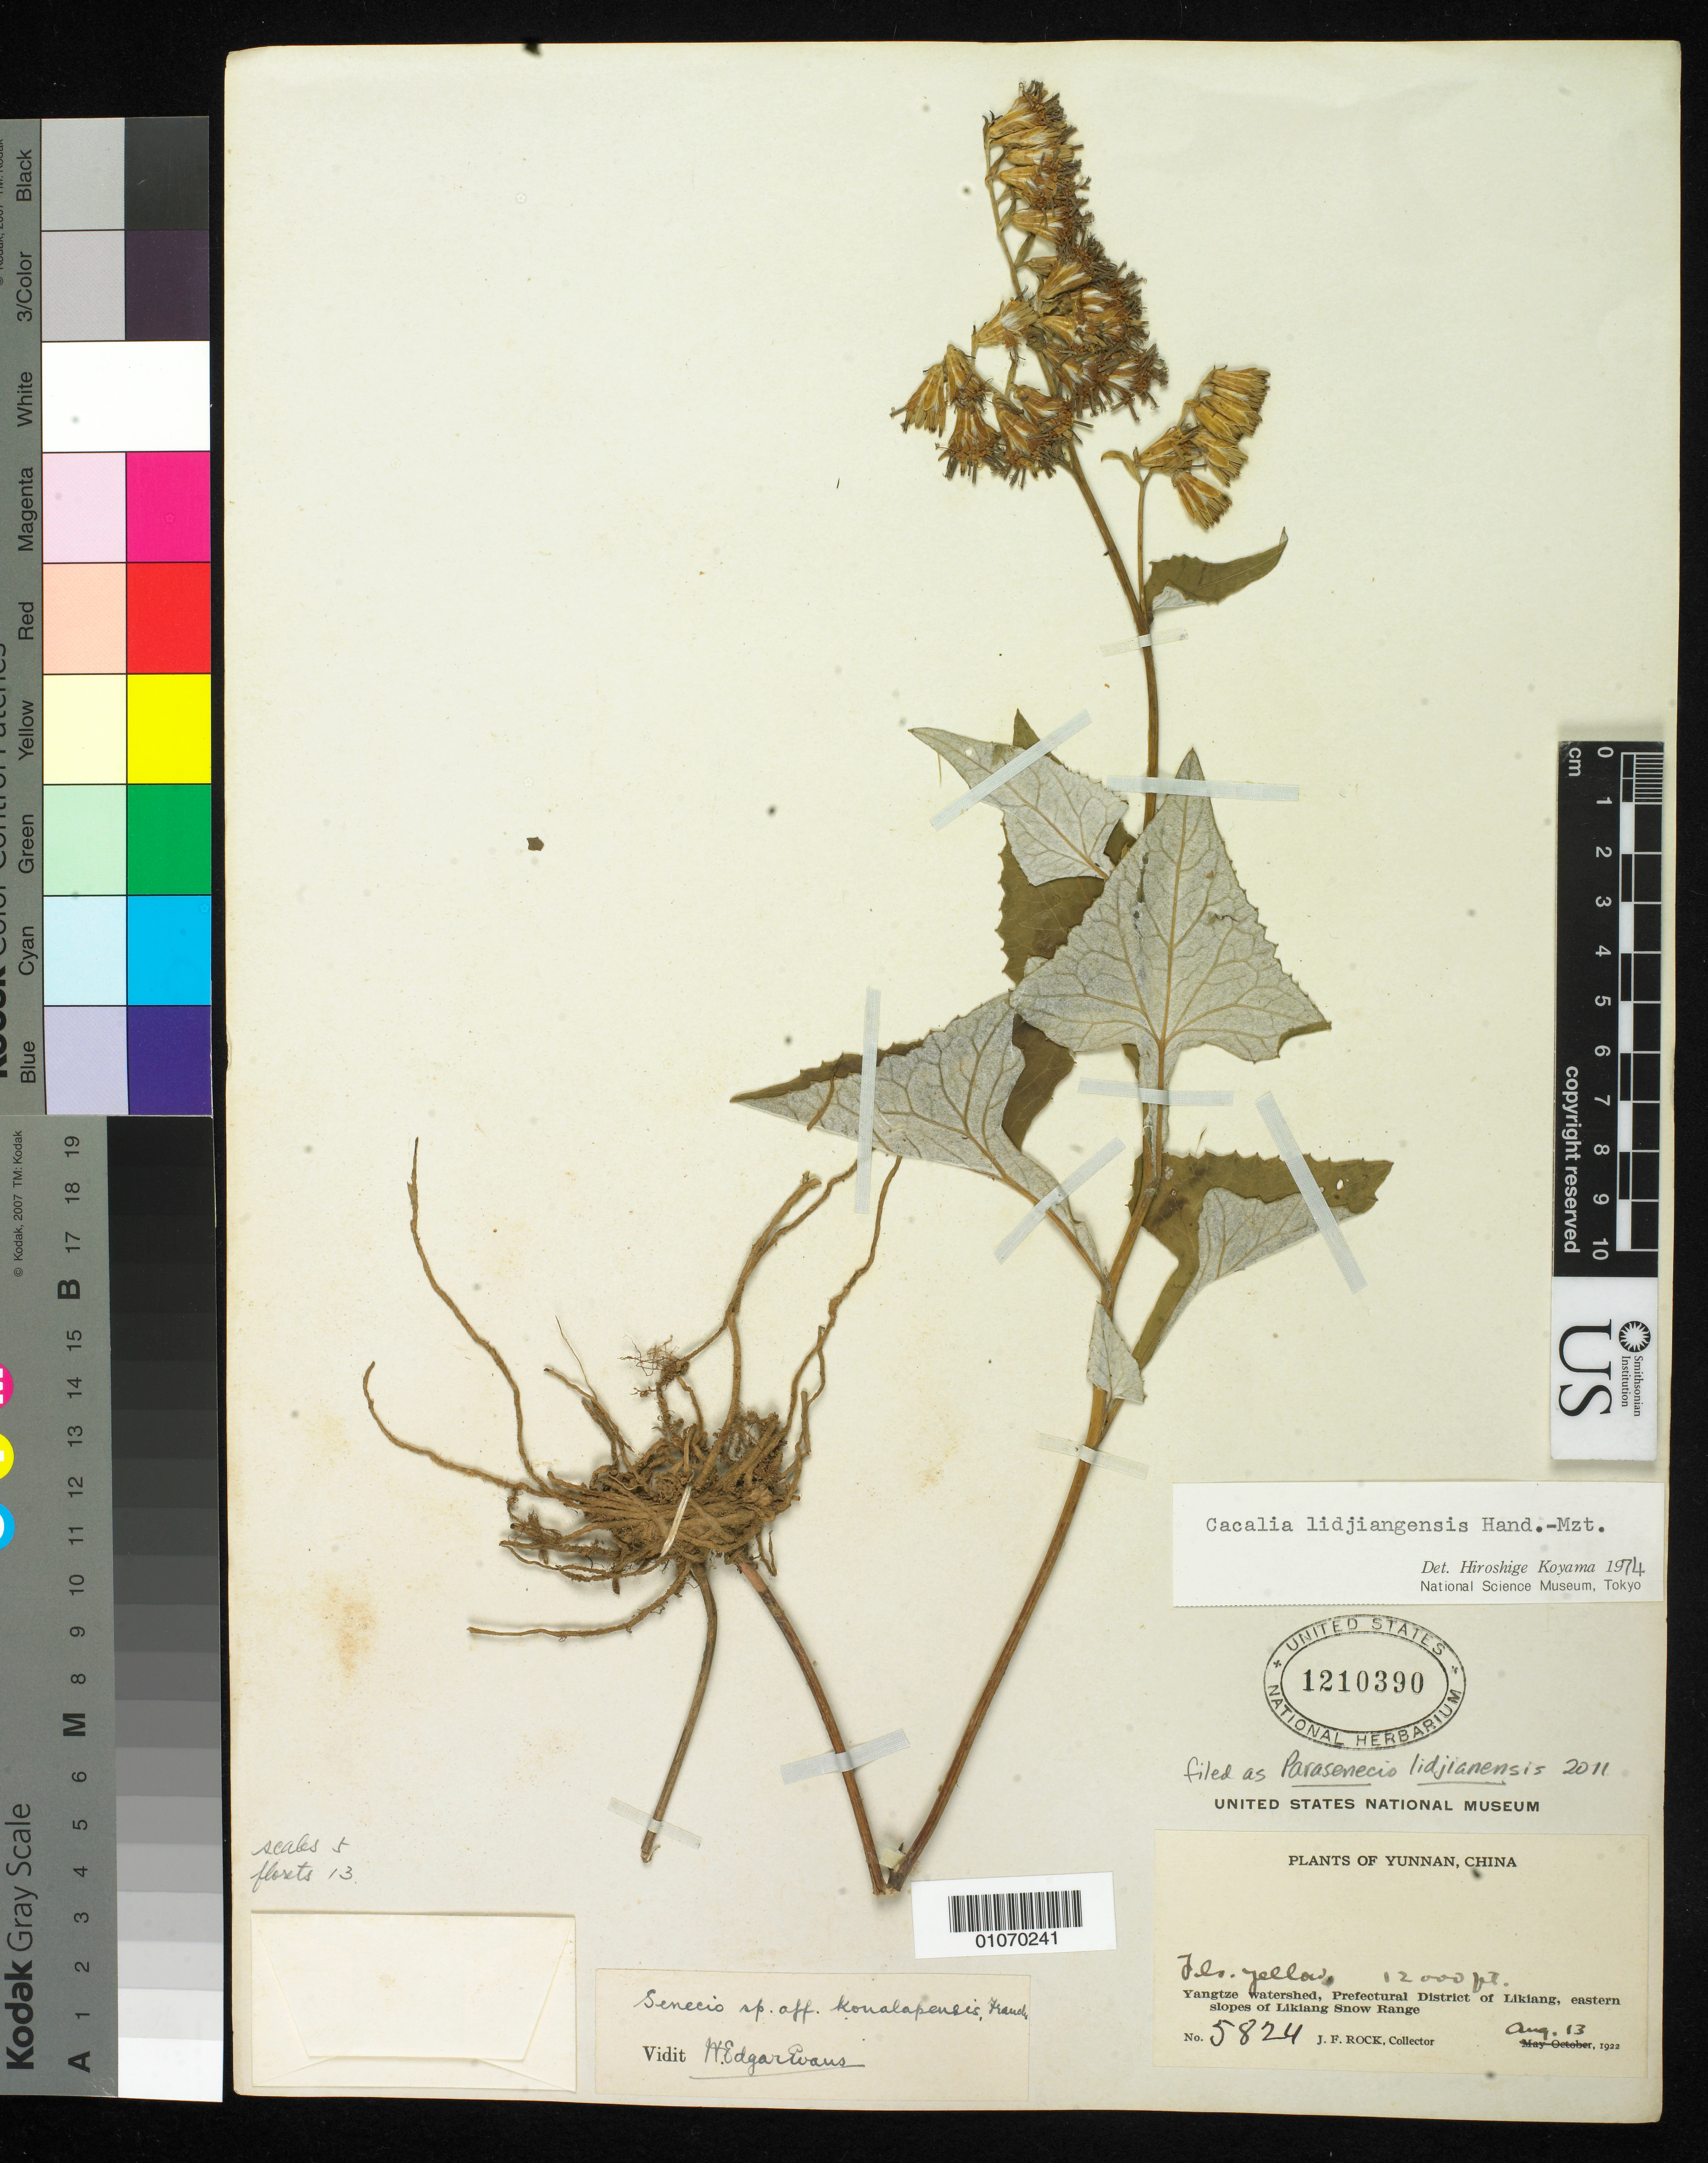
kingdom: Plantae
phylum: Tracheophyta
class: Magnoliopsida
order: Asterales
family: Asteraceae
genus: Parasenecio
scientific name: Parasenecio lidjiangensis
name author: (Hand.-Mazz.) Y.L. Chen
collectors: J. F. Rock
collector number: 5824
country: China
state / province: Yunnan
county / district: Likiang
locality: Yangtze watershed, eastern slopes of Likiang Snow Range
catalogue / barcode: US 1210390